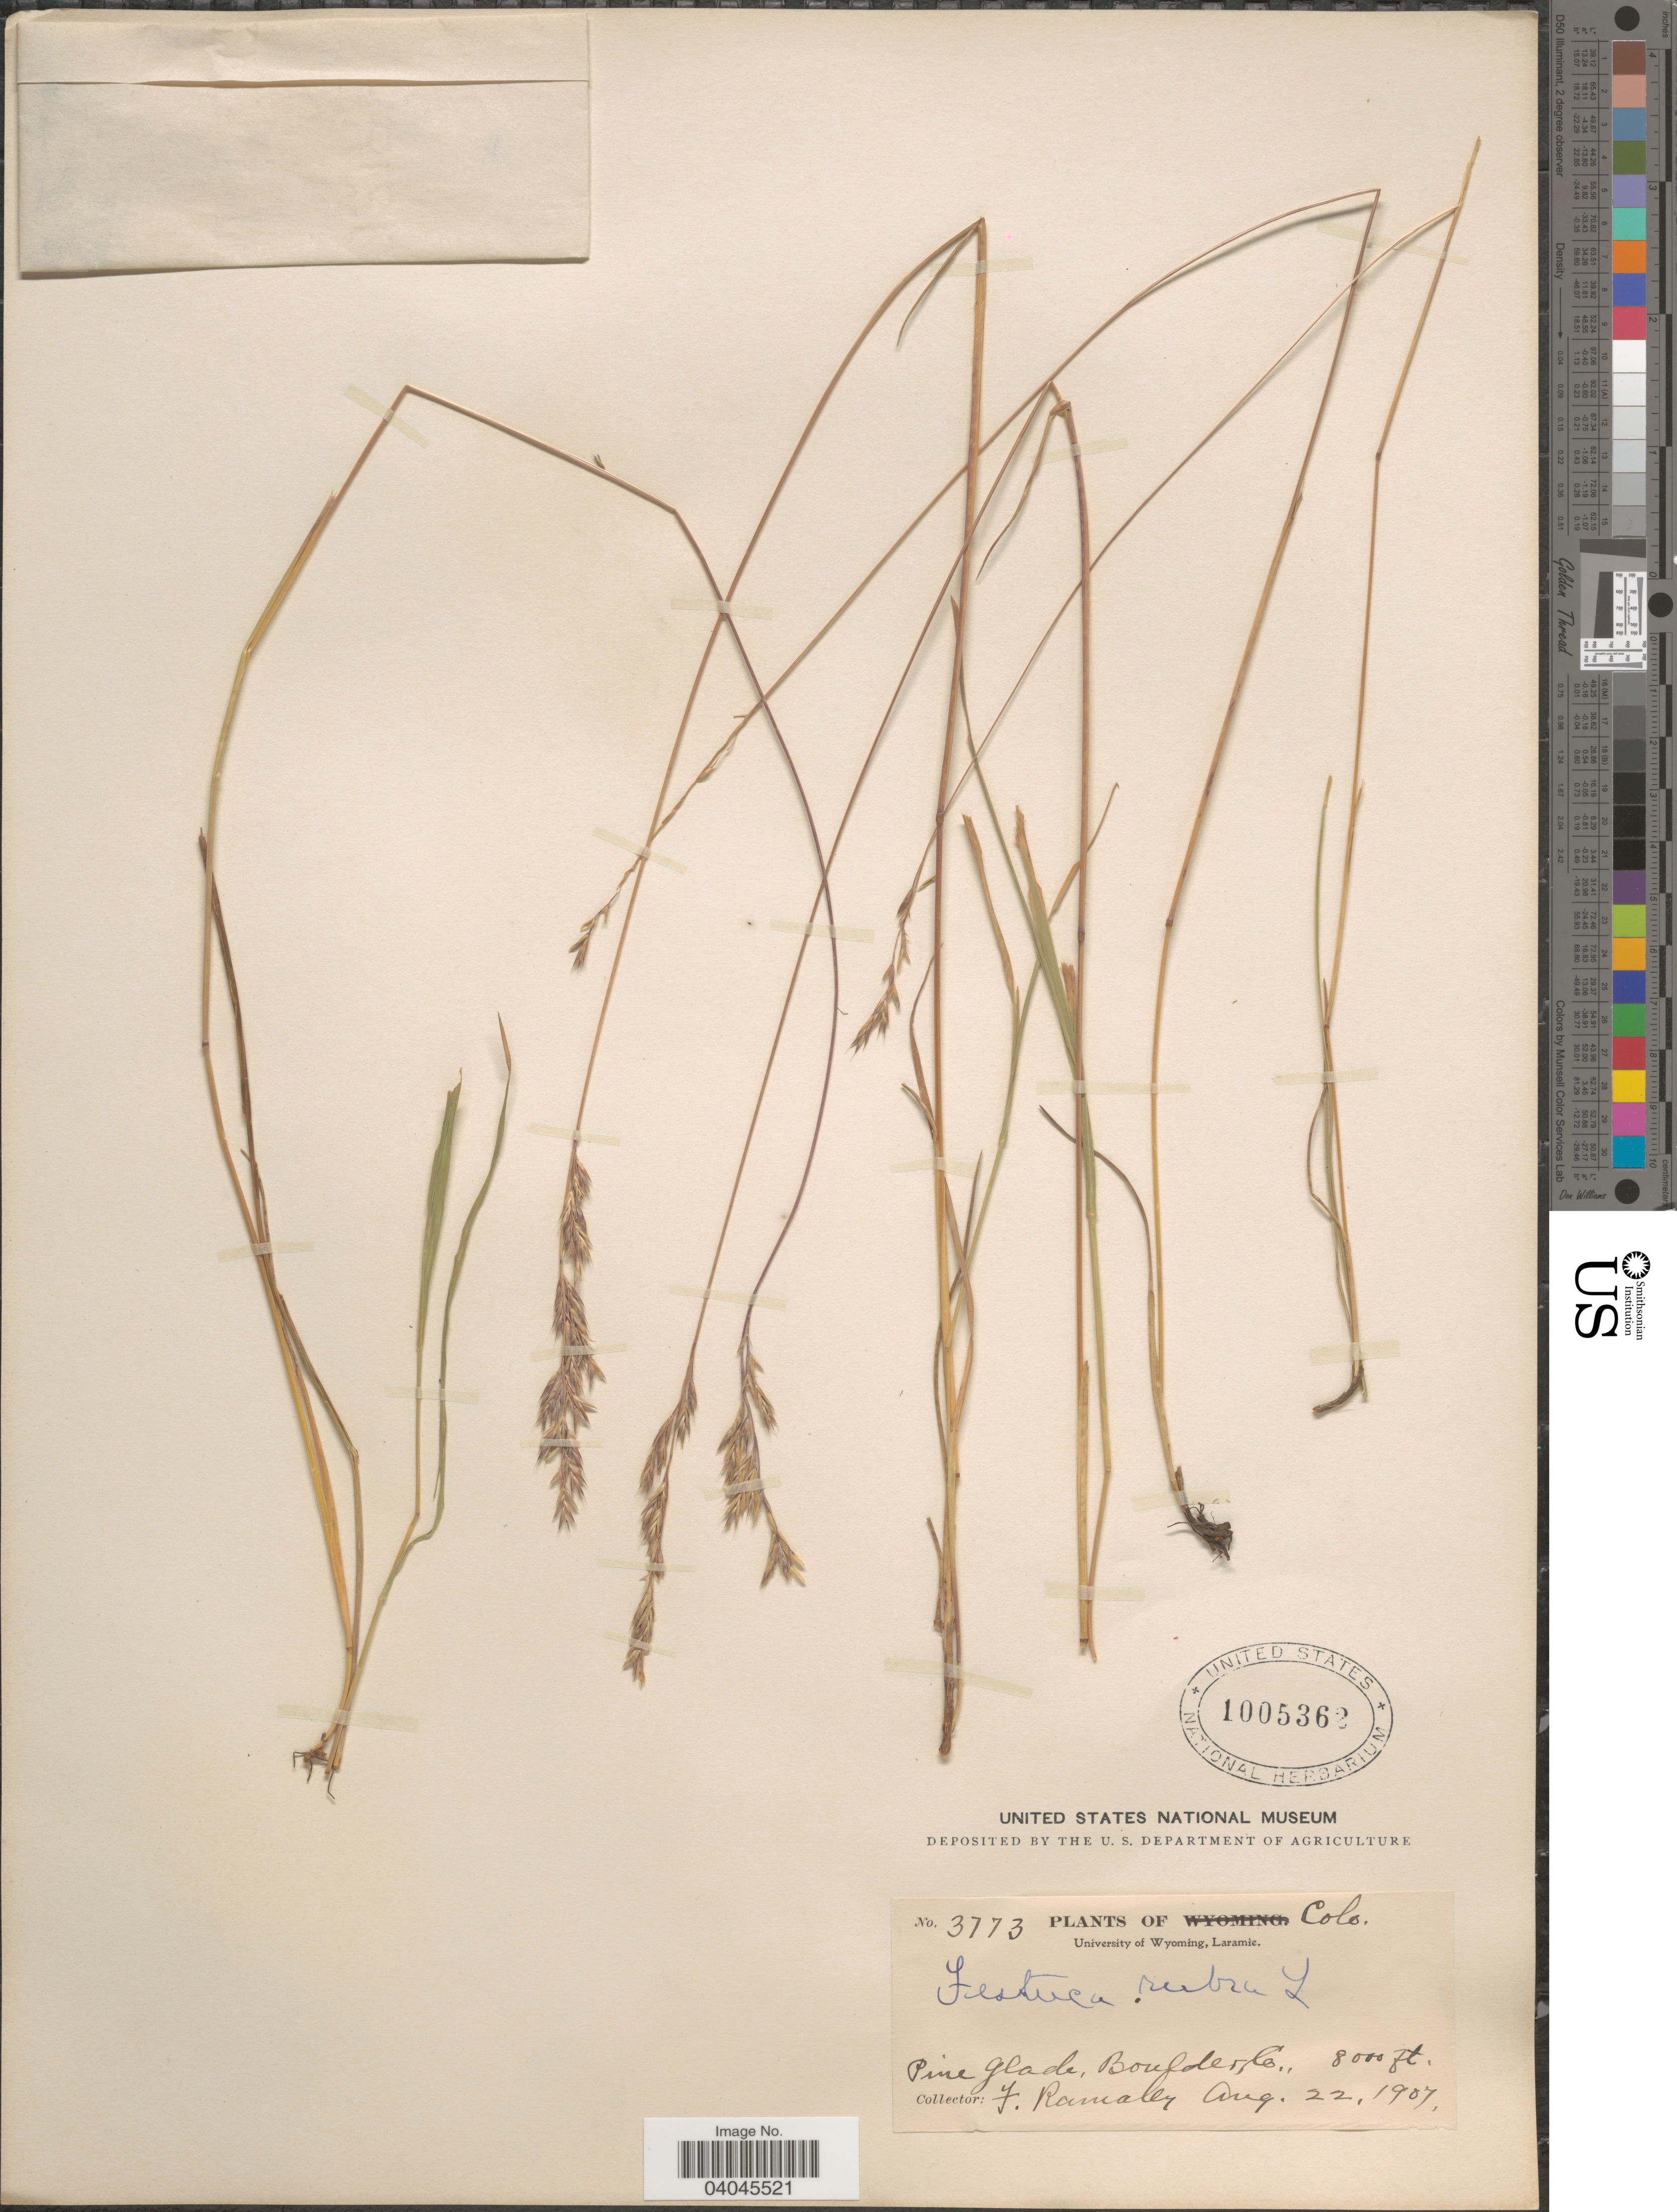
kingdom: Plantae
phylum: Tracheophyta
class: Liliopsida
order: Poales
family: Poaceae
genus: Festuca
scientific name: Festuca rubra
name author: L.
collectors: F. Ramaley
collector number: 3773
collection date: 1907-08-22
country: United States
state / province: Colorado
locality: Pine Glade, Boulder Co.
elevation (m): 2438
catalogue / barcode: US 1005362